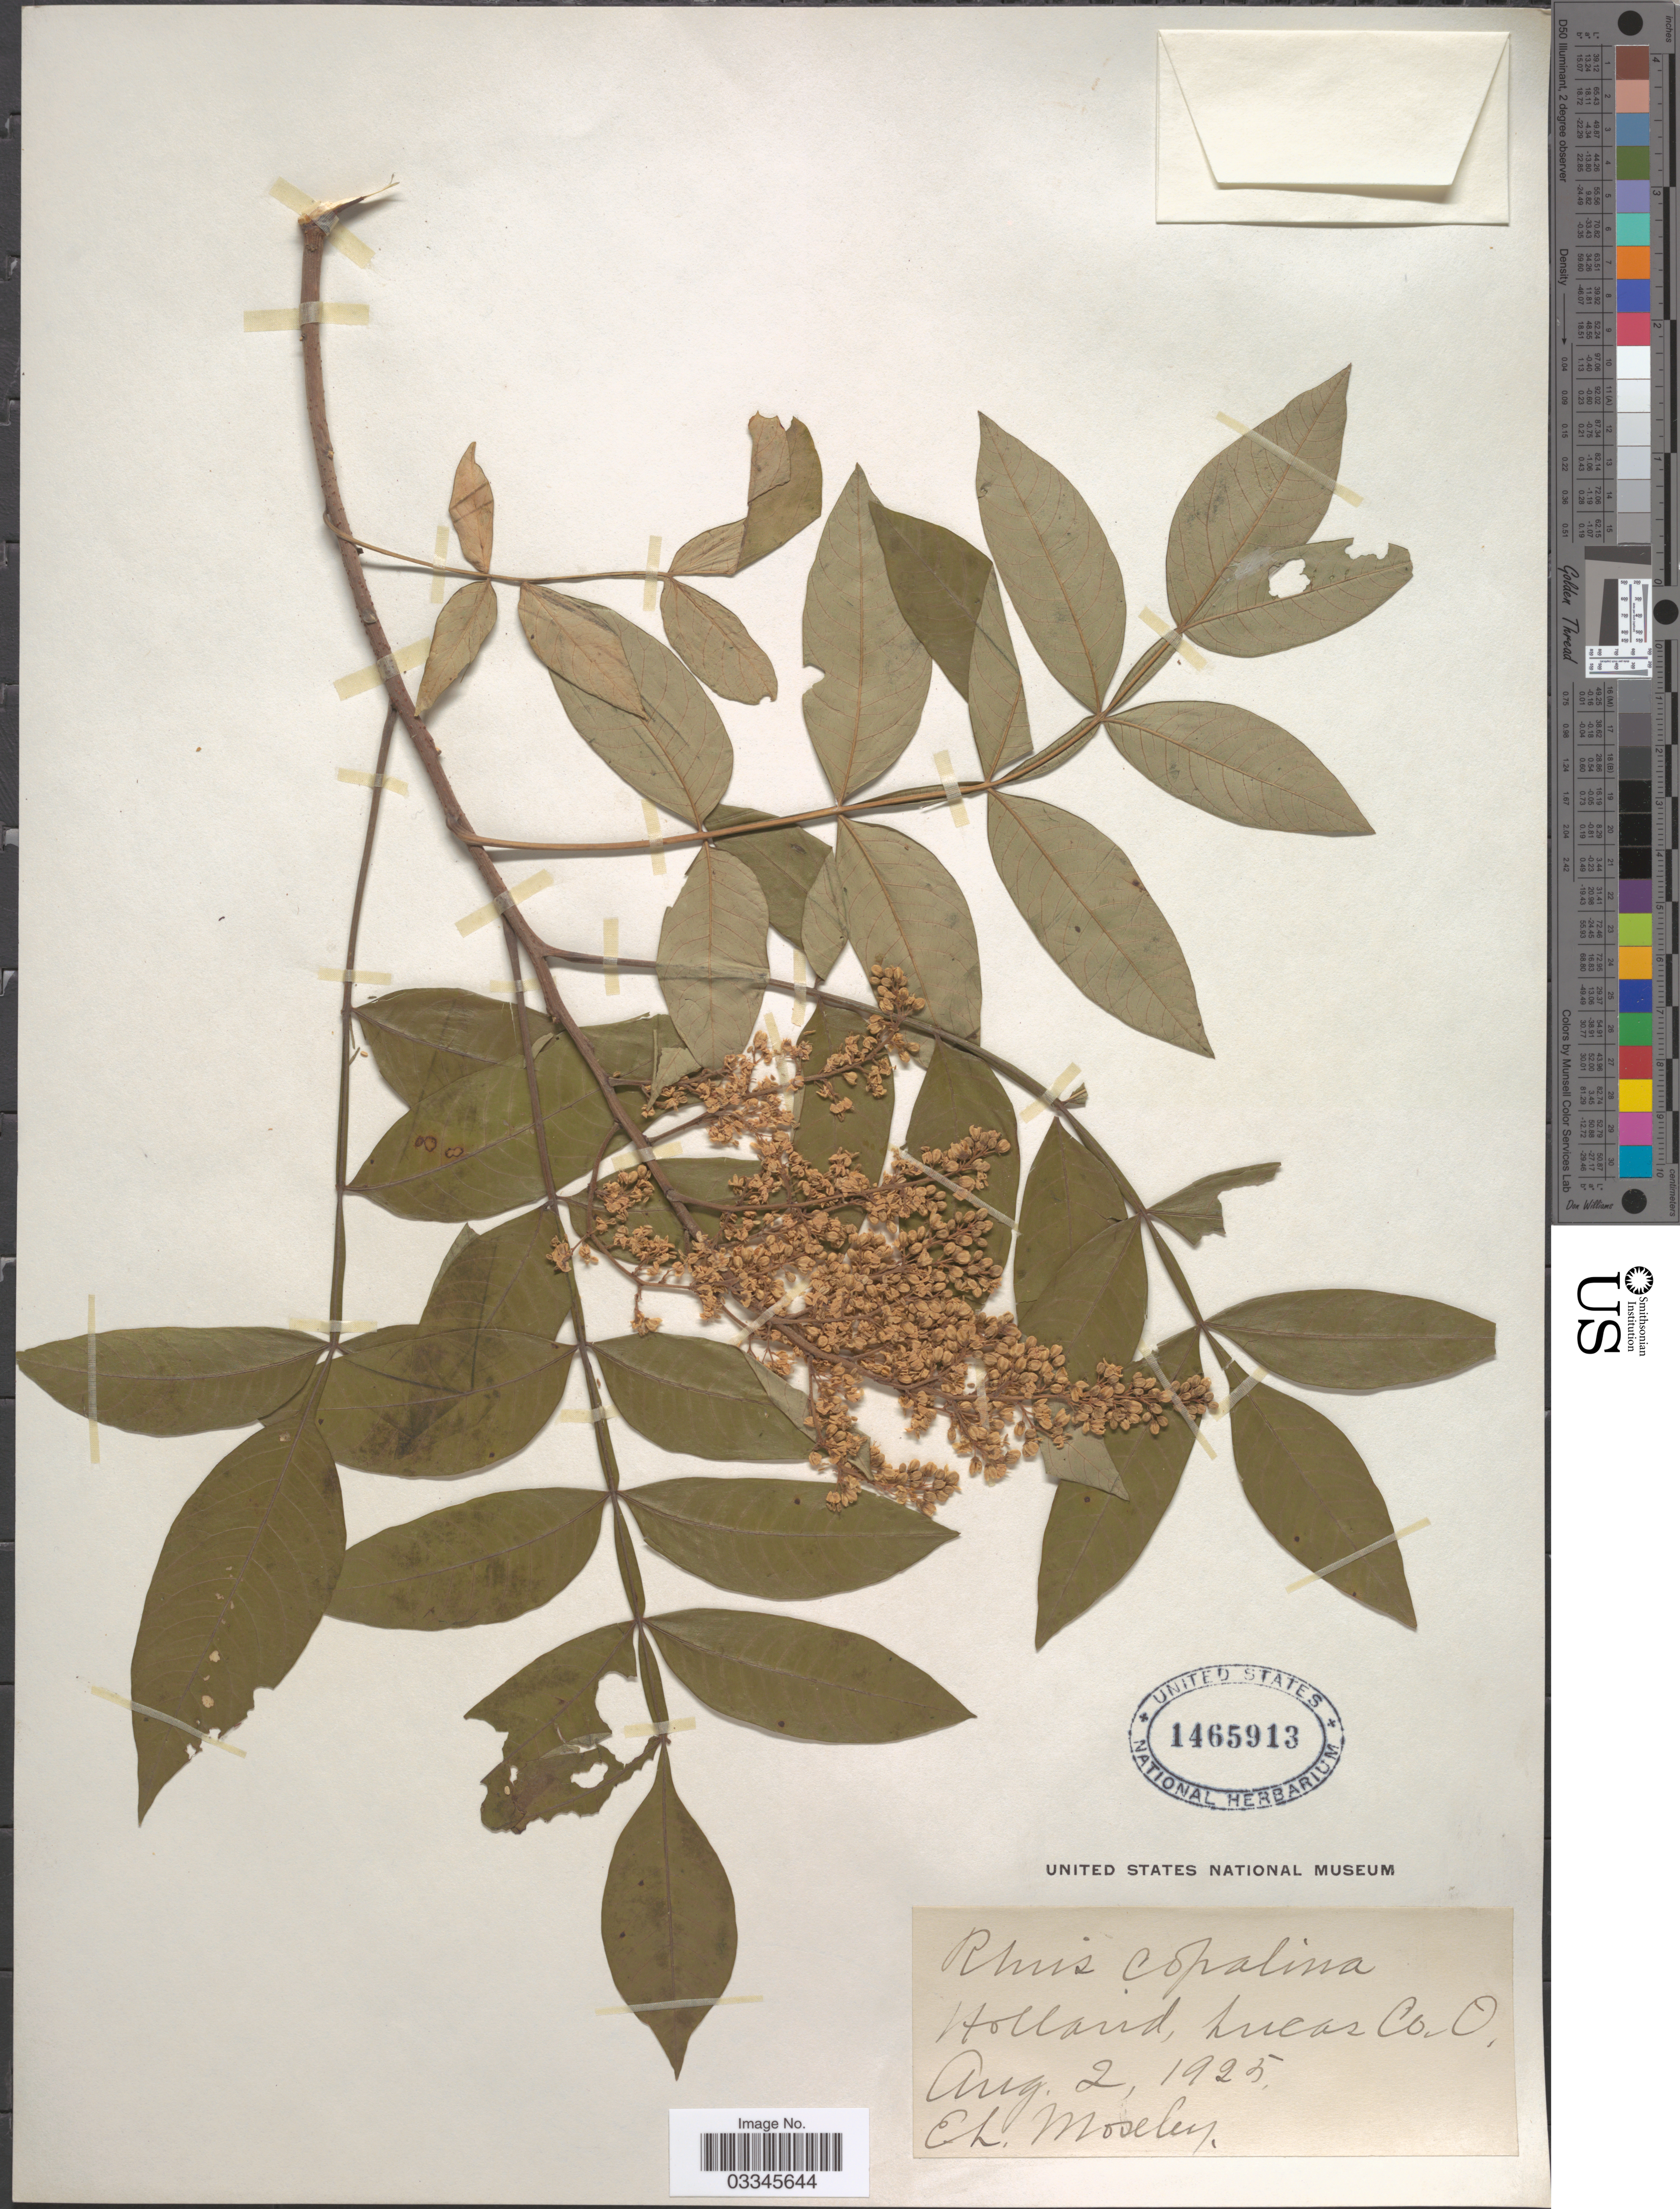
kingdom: Plantae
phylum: Tracheophyta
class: Magnoliopsida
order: Sapindales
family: Anacardiaceae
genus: Rhus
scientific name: Rhus copallinum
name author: L.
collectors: E. Moseley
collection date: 1925-08-02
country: United States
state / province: Ohio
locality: Holland, Lucas Co.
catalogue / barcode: US 1465913